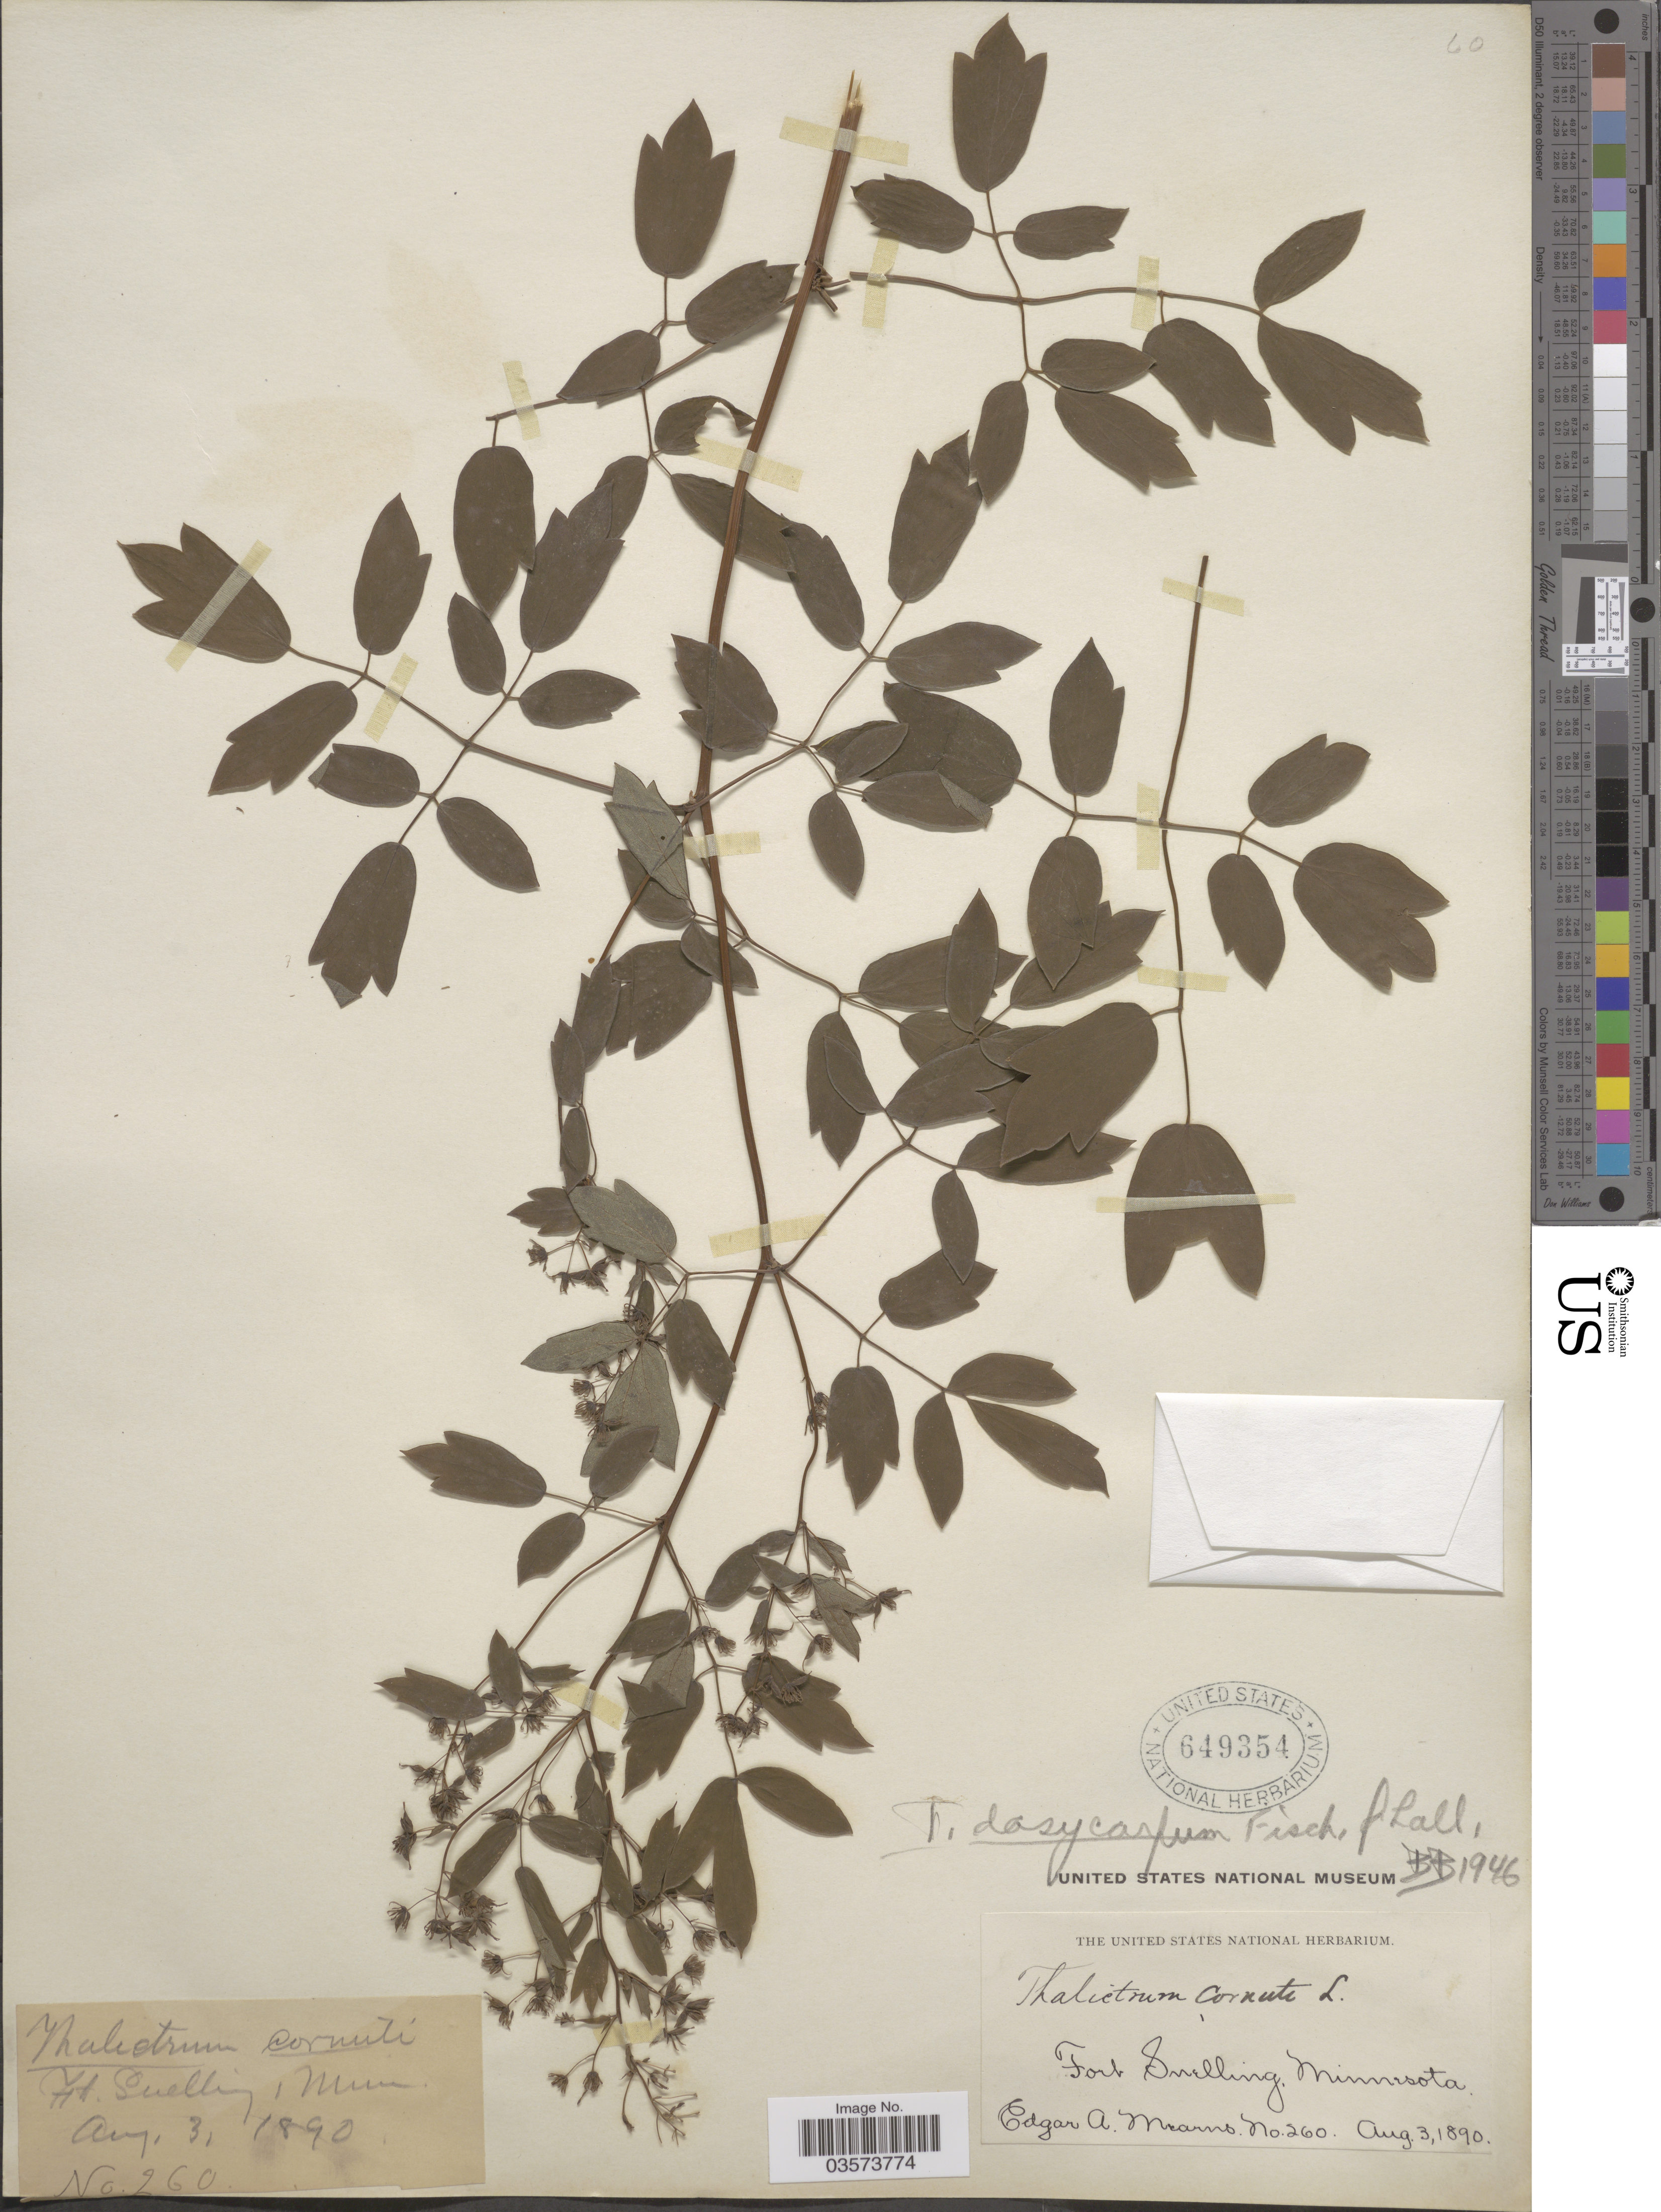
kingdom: Plantae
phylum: Tracheophyta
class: Magnoliopsida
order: Ranunculales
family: Ranunculaceae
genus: Thalictrum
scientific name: Thalictrum dasycarpum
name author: Fisch. & Avé-Lall.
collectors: E. A. Mearns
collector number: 260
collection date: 1890-08-03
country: United States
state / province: Minnesota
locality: Fort Snelling.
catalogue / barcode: US 649354